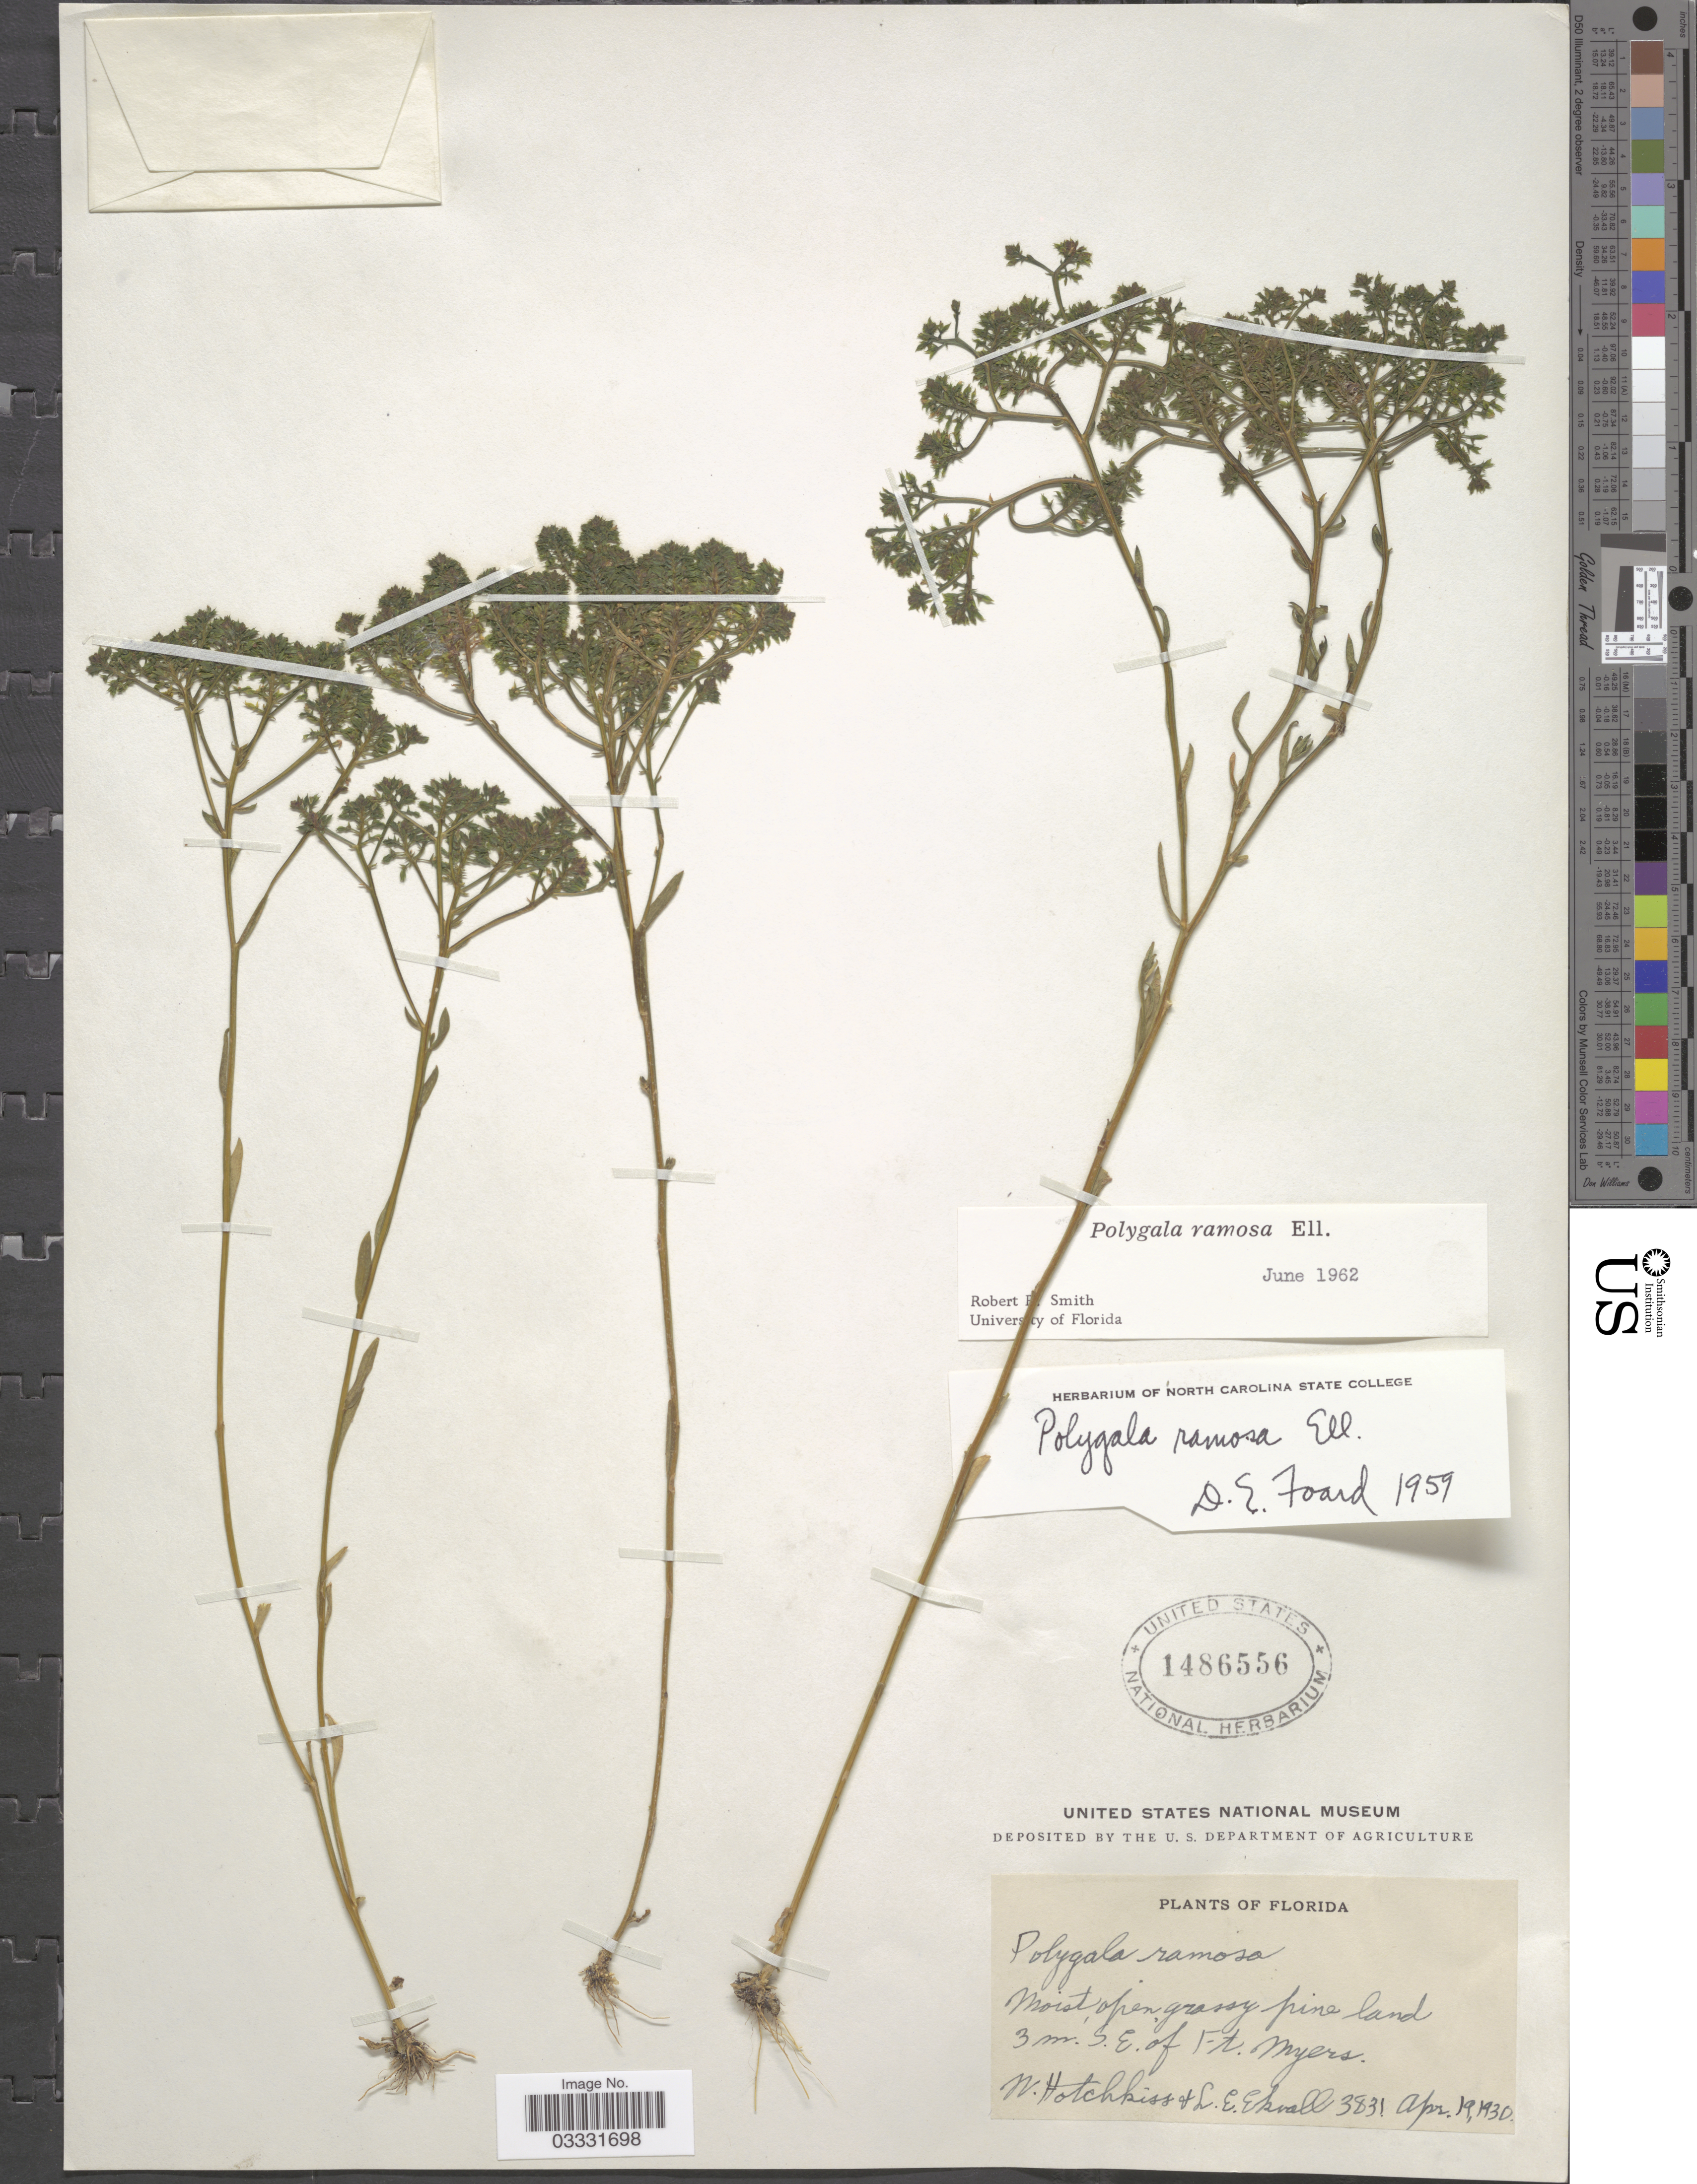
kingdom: Plantae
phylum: Tracheophyta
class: Magnoliopsida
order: Fabales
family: Polygalaceae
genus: Polygala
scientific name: Polygala ramosa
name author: Elliott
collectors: N. Hotchkiss & L. Ekvall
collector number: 3831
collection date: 1930-04-19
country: United States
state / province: Florida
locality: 3 mi. S.E. of Ft. Myers.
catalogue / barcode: US 1486556